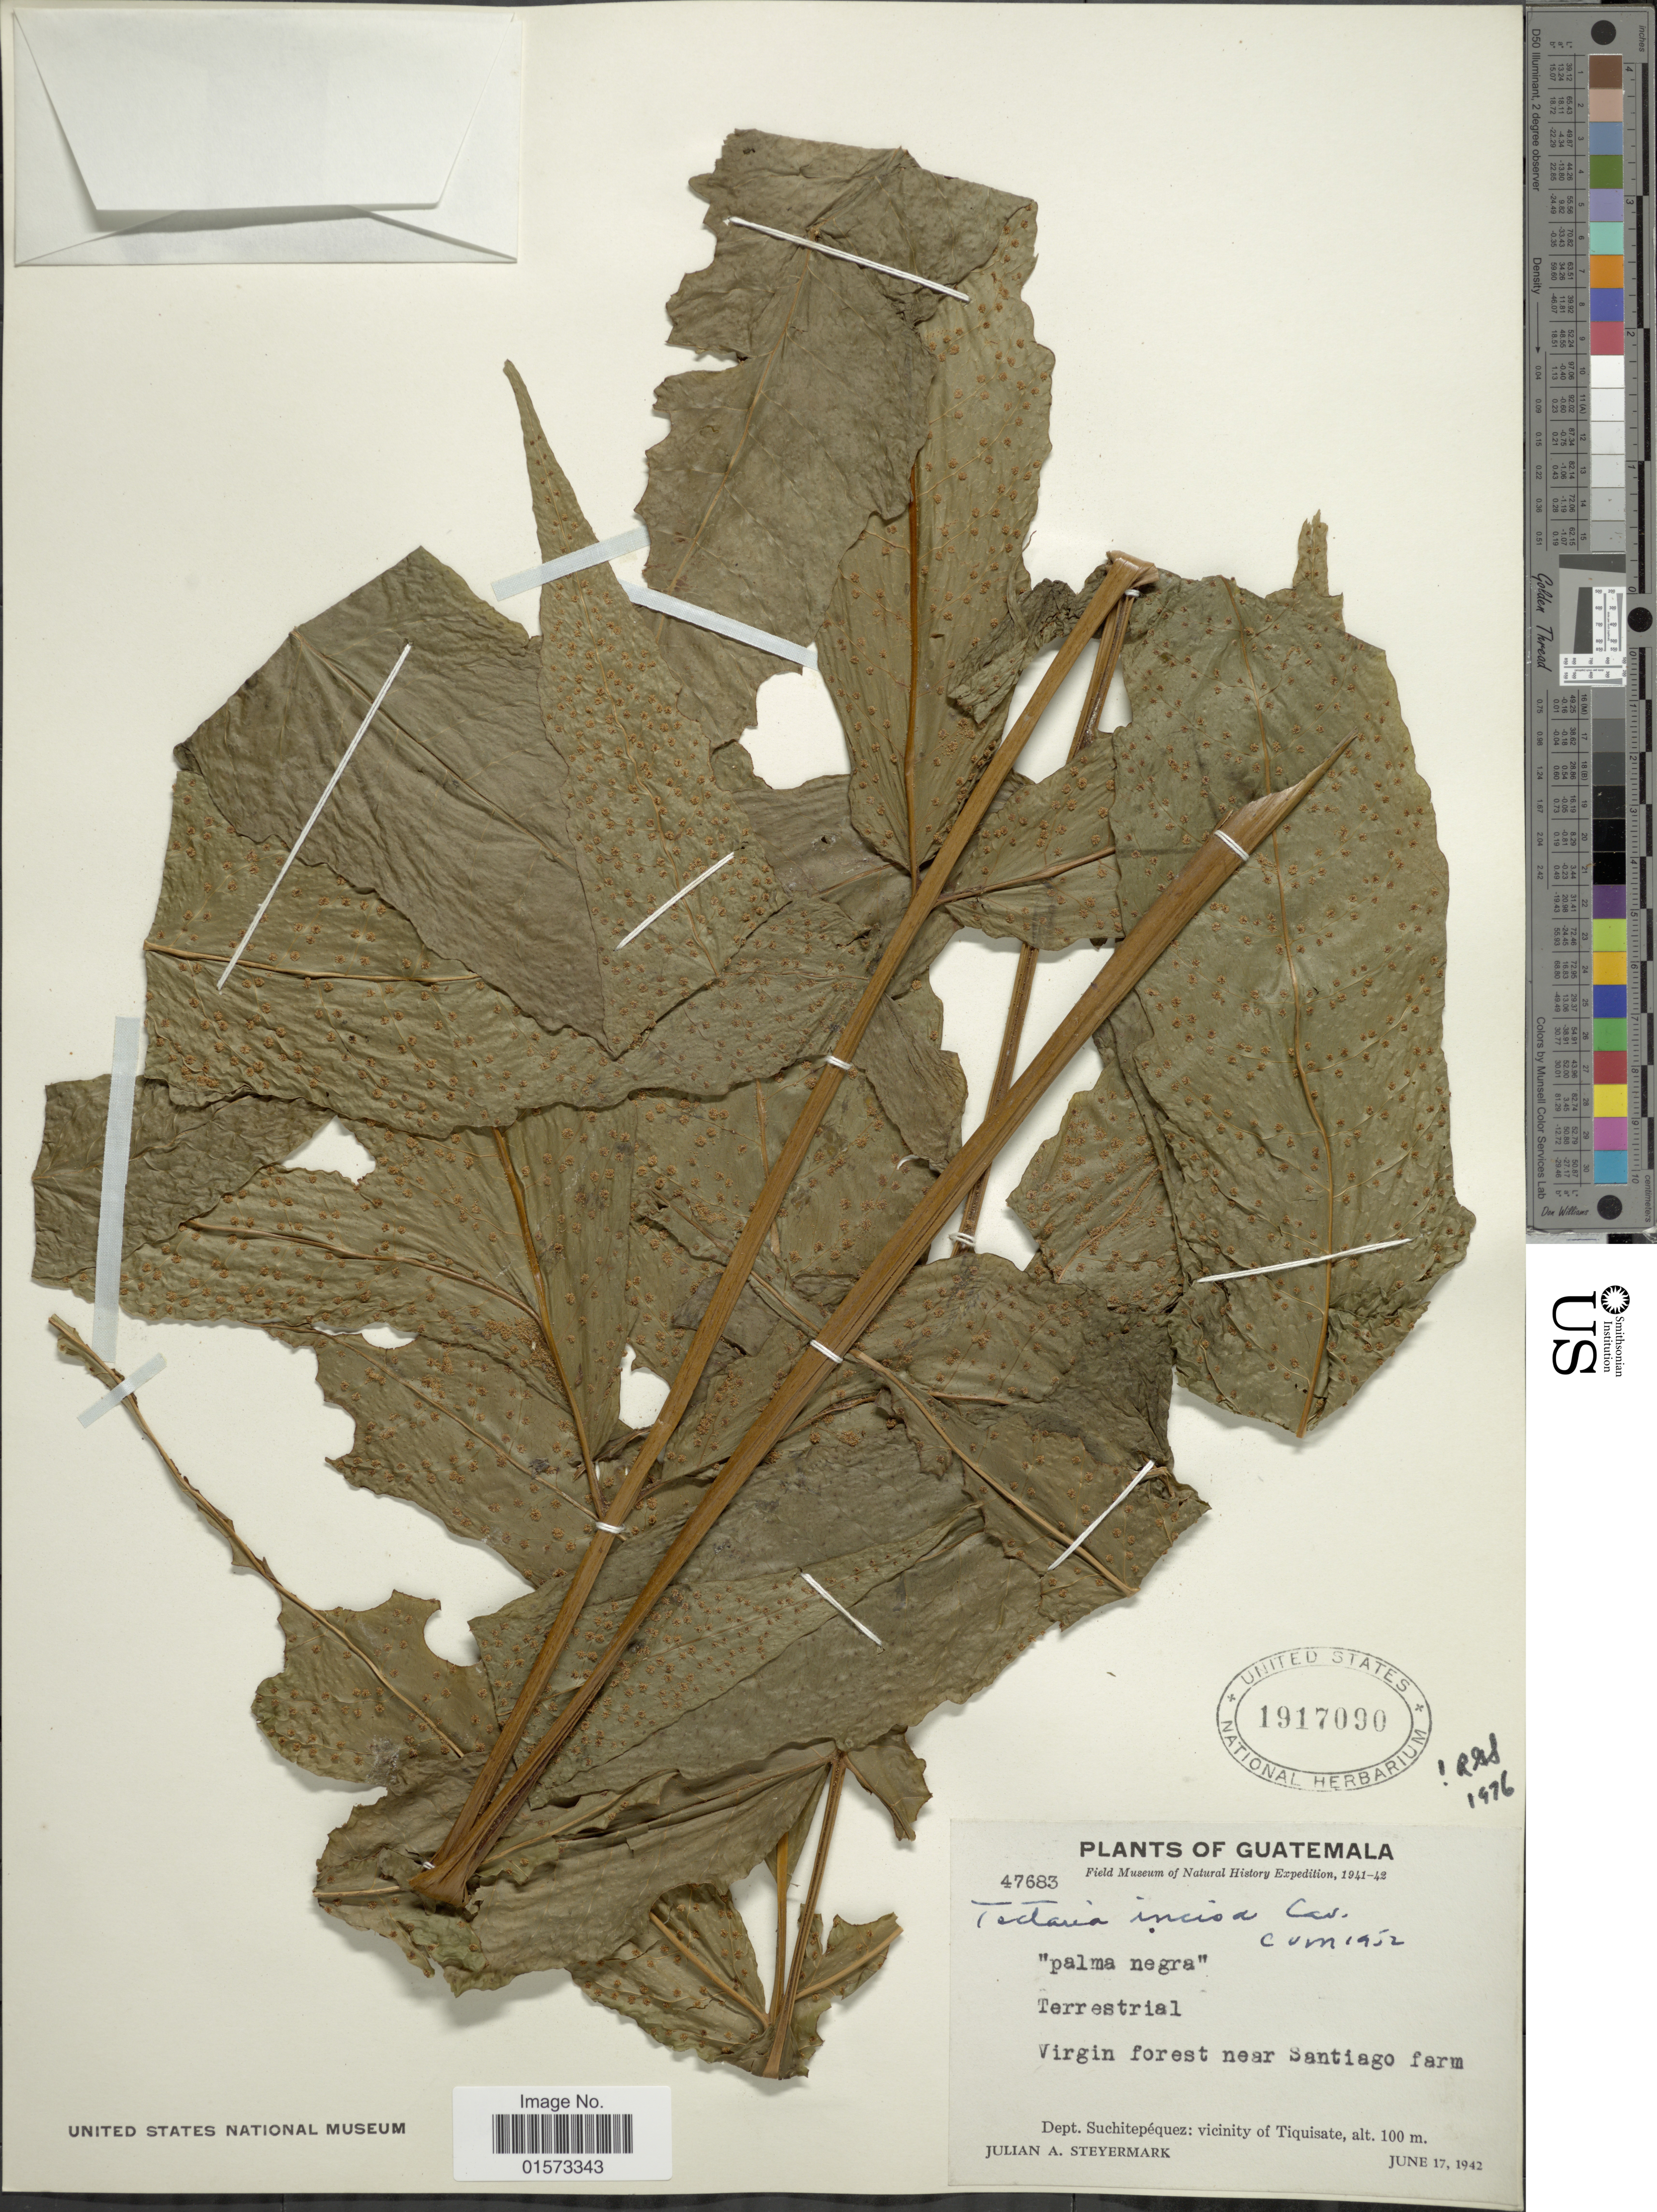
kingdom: Plantae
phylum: Tracheophyta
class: Polypodiopsida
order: Polypodiales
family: Tectariaceae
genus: Tectaria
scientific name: Tectaria incisa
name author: Cav.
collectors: J. Steyermark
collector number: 47683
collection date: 1942-06-17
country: Guatemala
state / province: Suchitepéquez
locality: Vicinity of Tiquisate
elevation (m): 100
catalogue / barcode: US 1917090